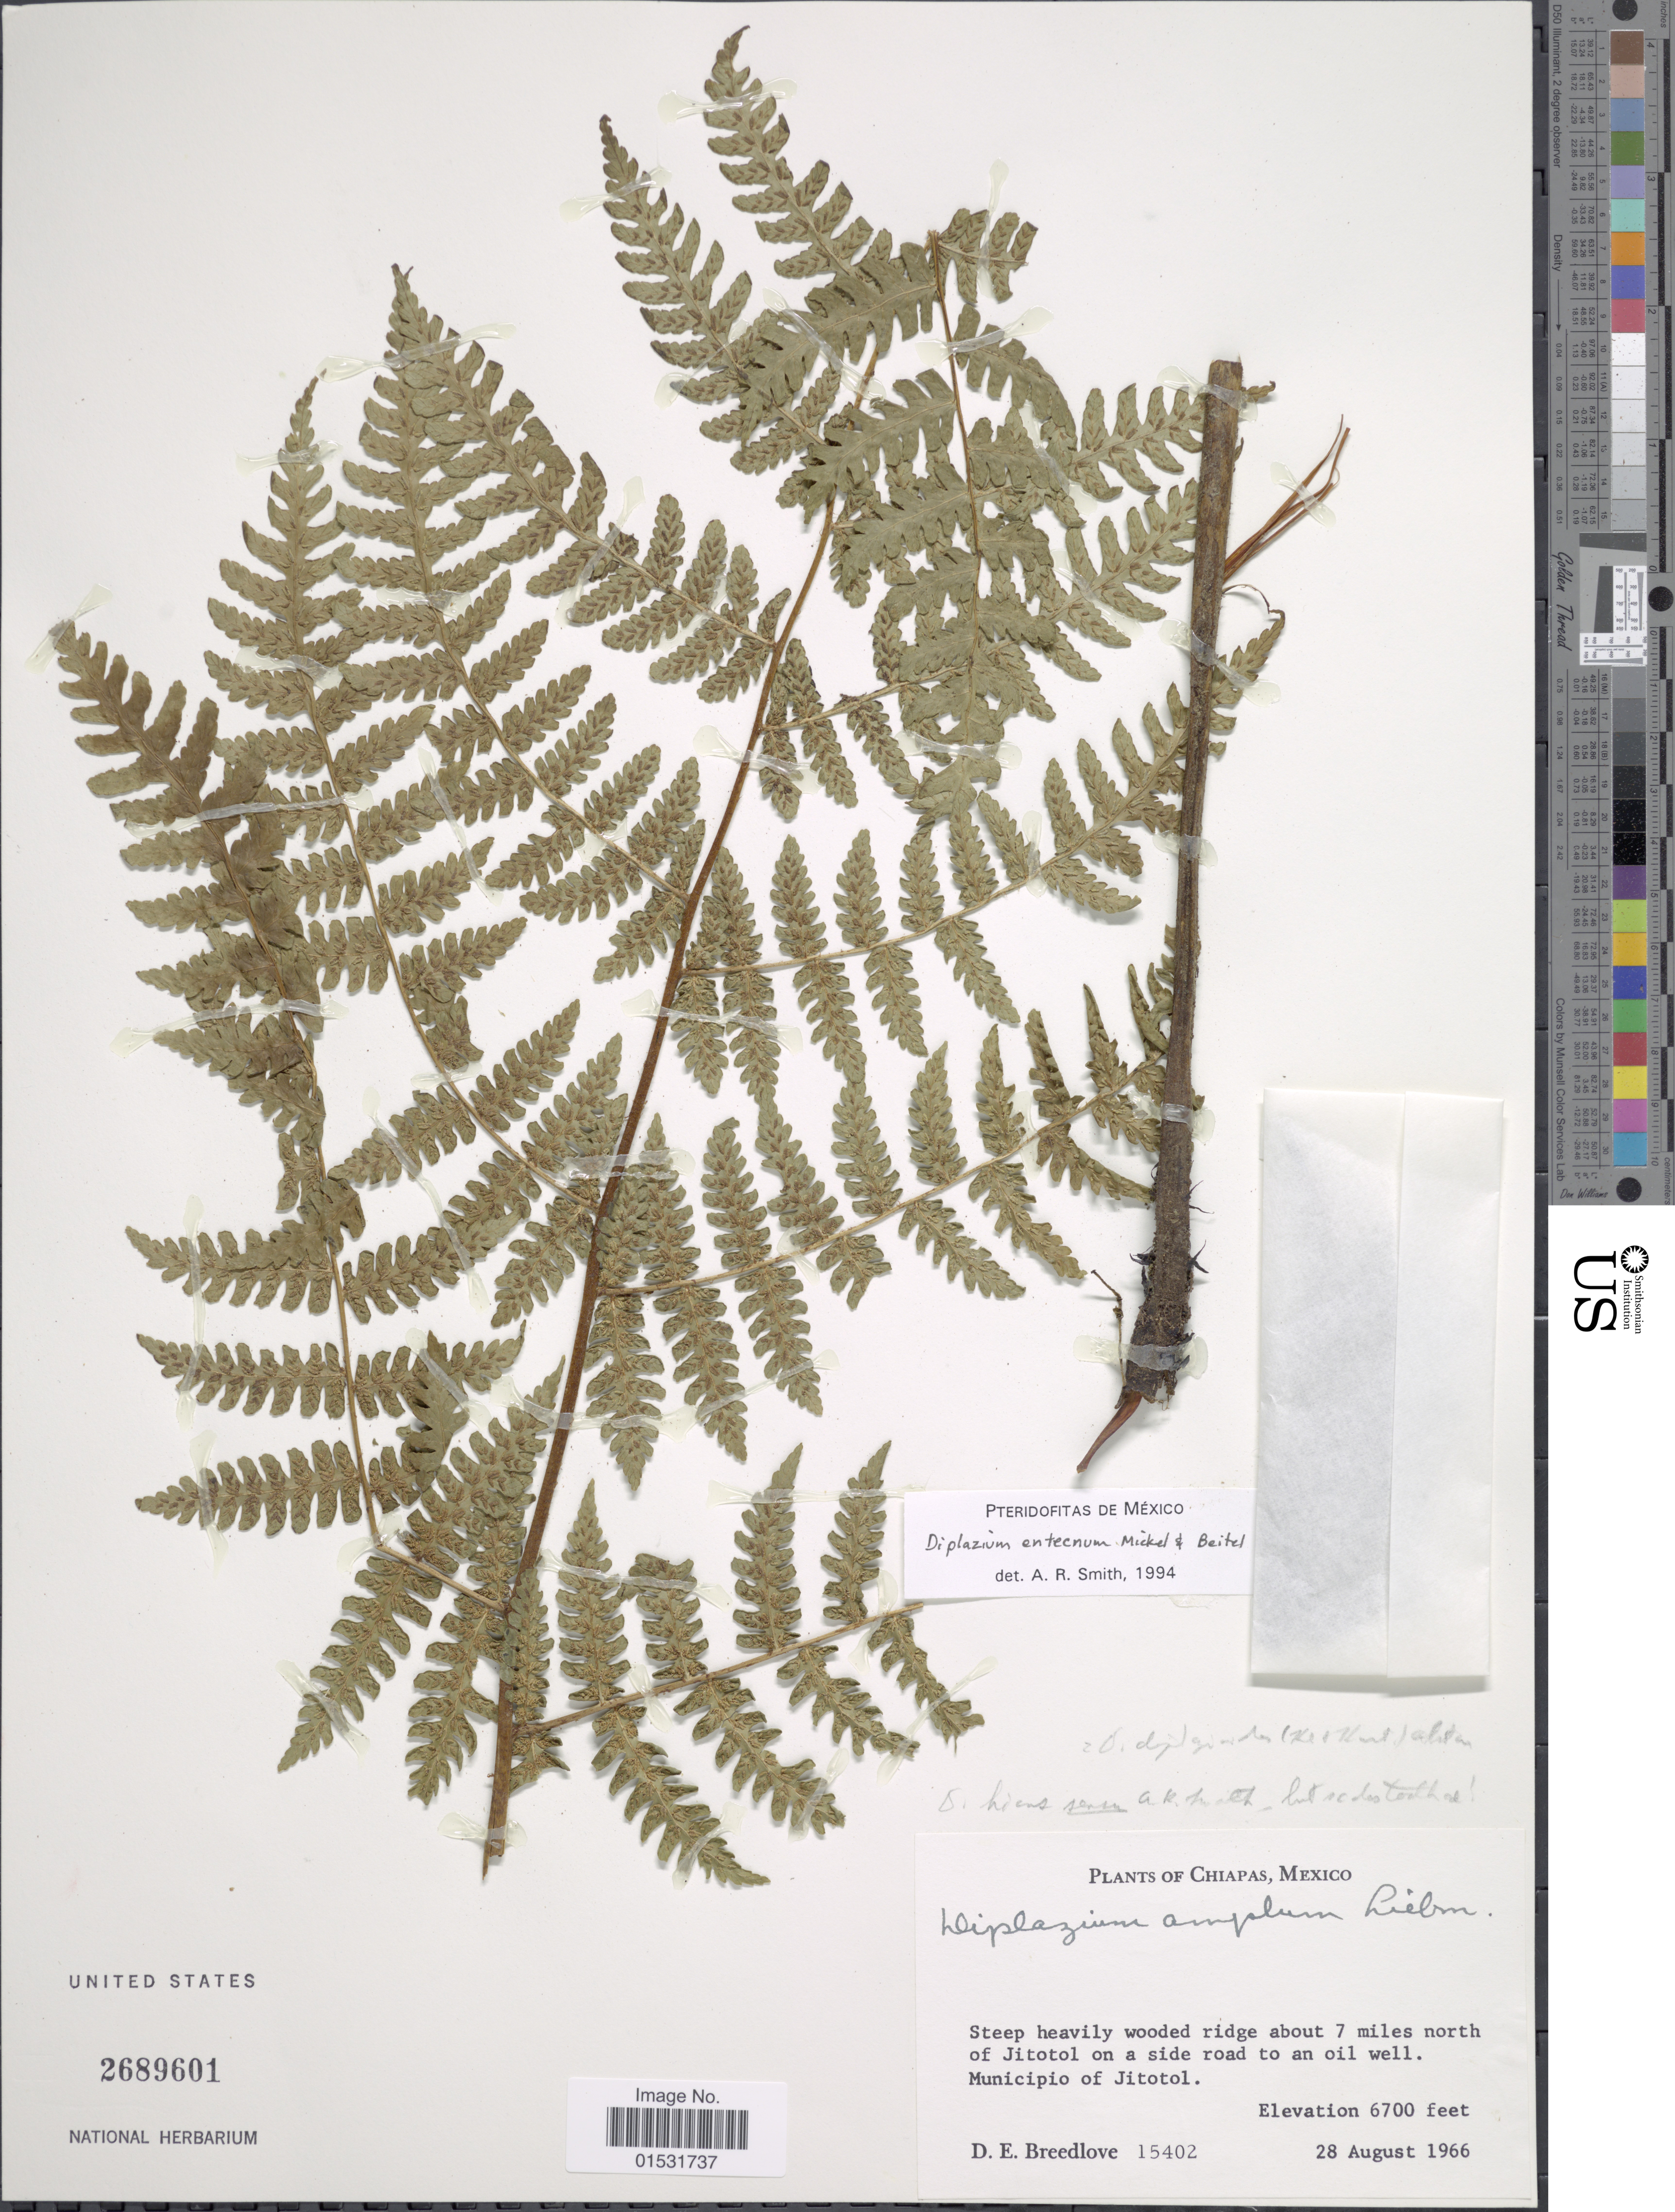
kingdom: Plantae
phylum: Tracheophyta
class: Polypodiopsida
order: Polypodiales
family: Athyriaceae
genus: Diplazium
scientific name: Diplazium entectum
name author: Mickel & Beitel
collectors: D. E. Breedlove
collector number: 15402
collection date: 1966-08-28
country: Mexico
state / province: Chiapas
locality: Steep heavily wooded ridge above 7 miles north of Jitotol on a side road to an oil well. Municipio of Jitotol.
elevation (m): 2042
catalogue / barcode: US 2689601